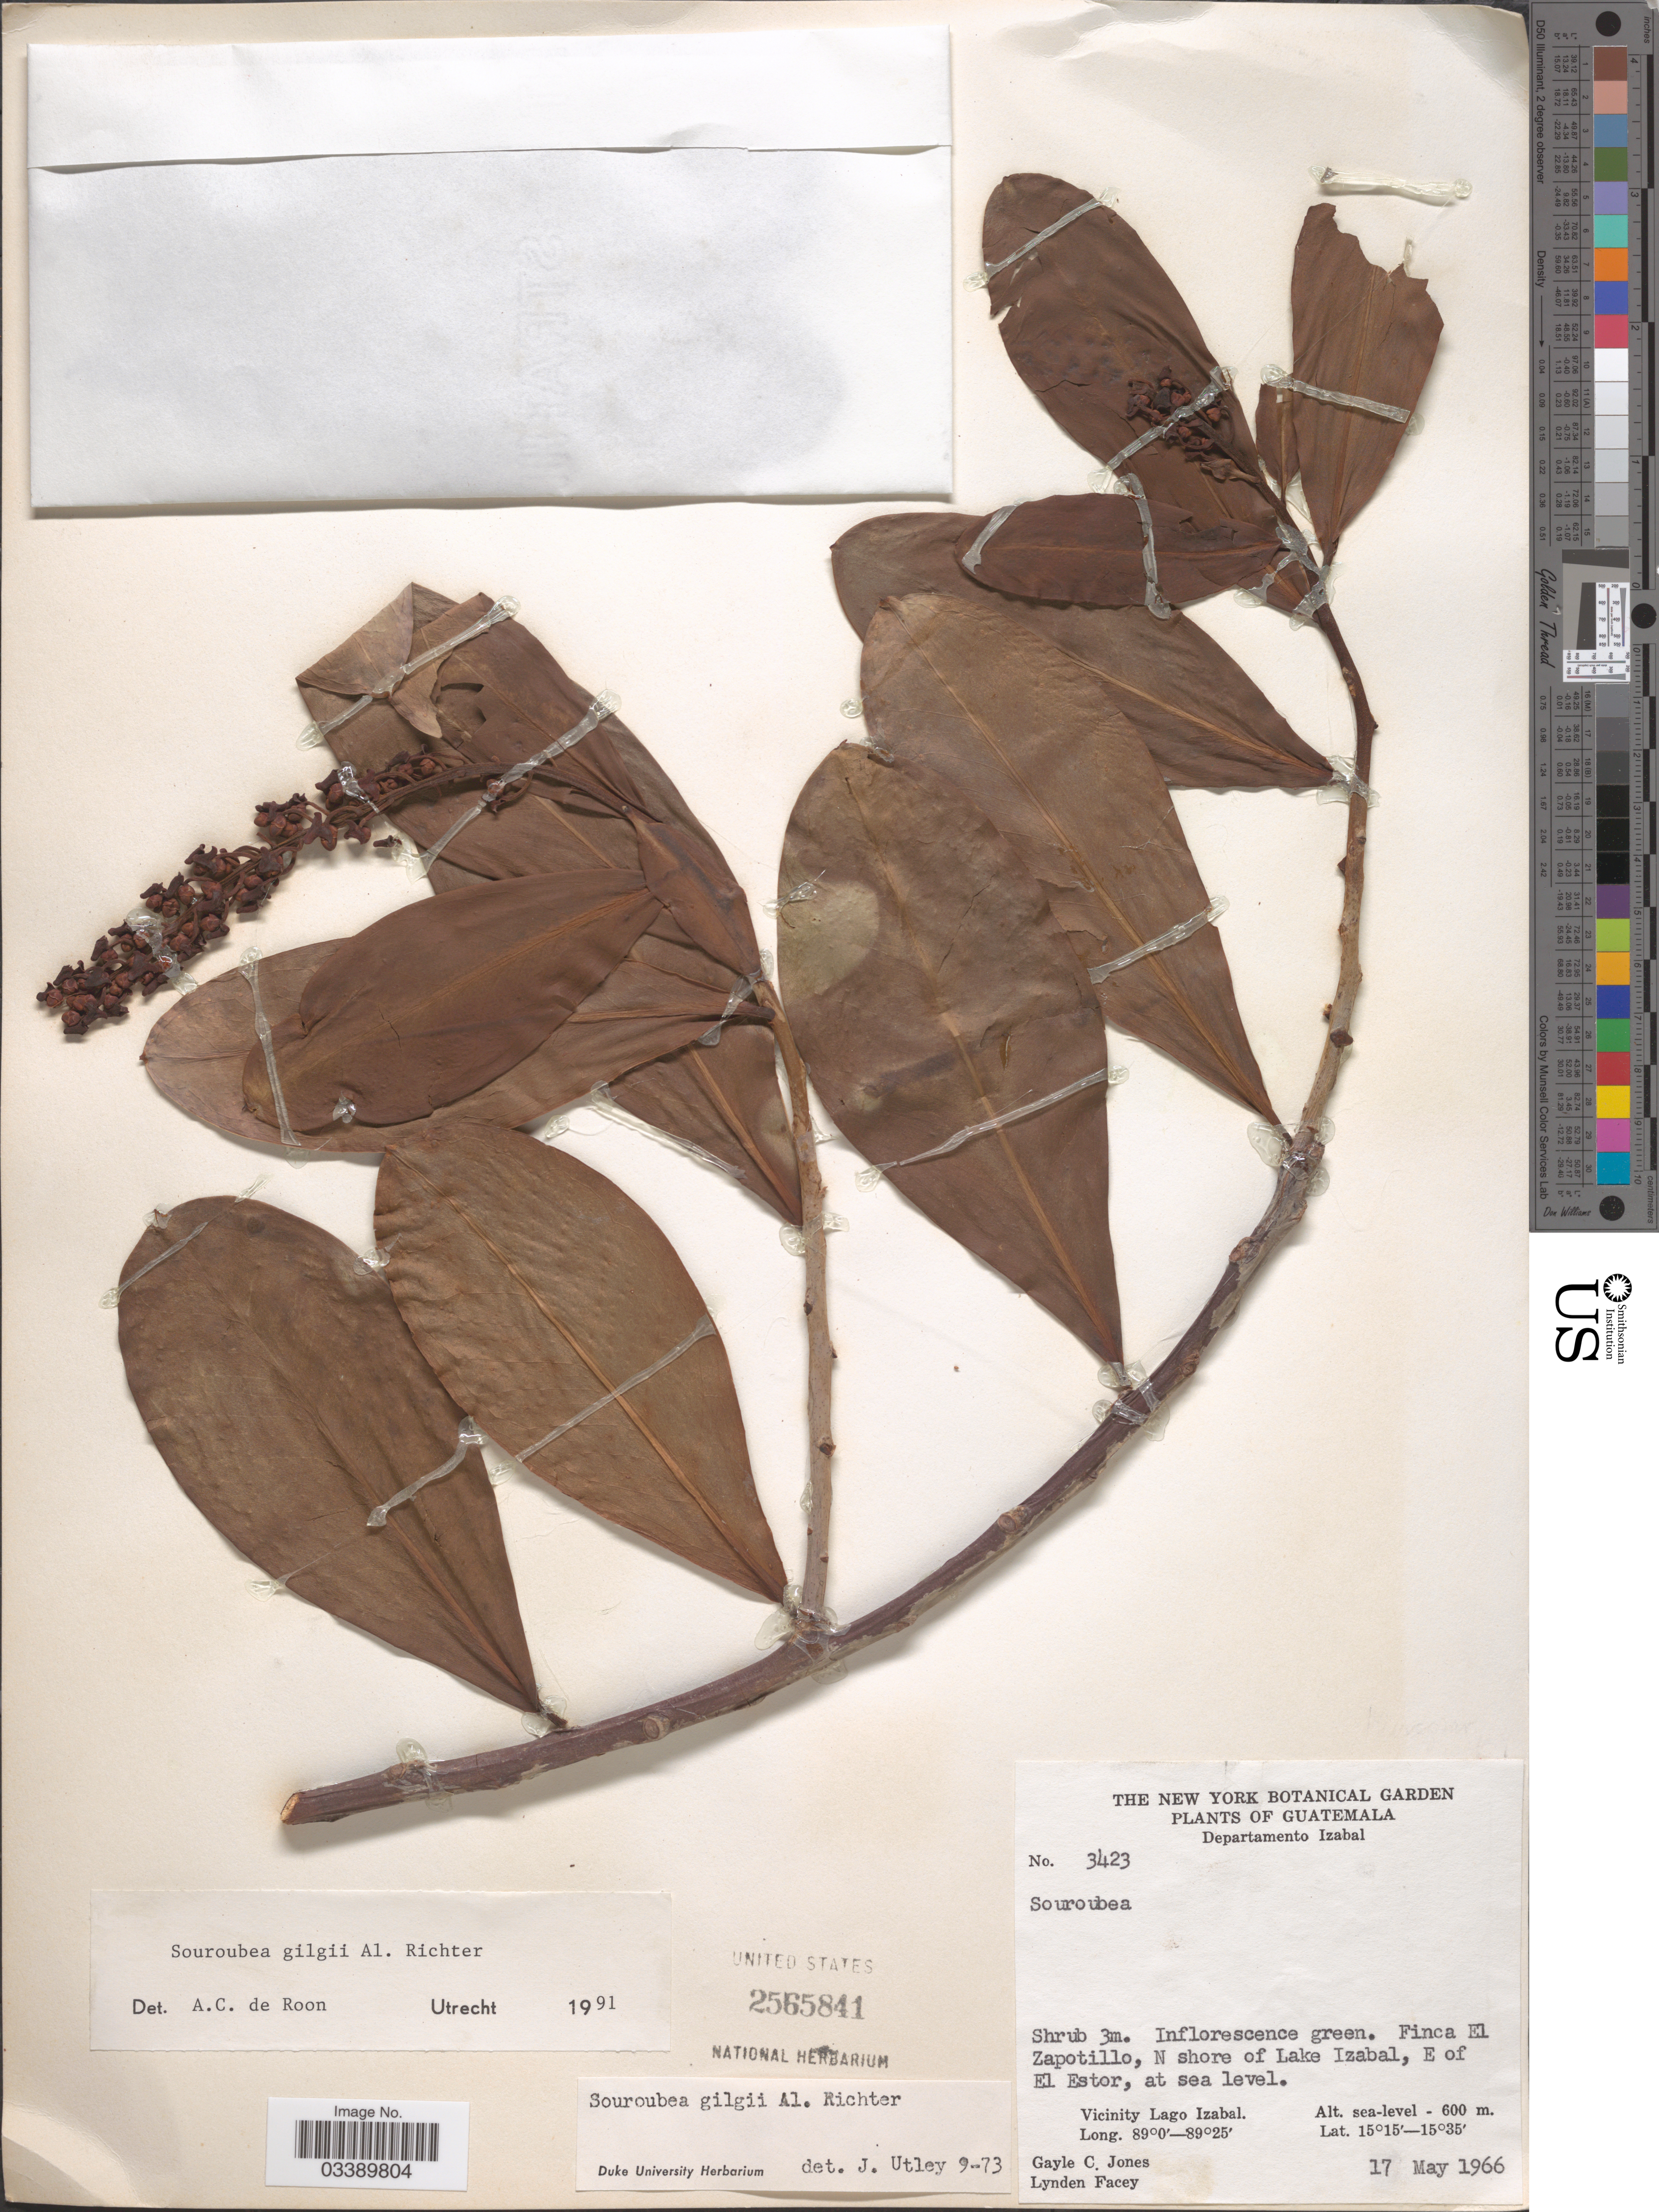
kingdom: Plantae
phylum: Tracheophyta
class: Magnoliopsida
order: Ericales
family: Marcgraviaceae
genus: Souroubea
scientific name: Souroubea gilgii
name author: V.A. Richt.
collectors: G. C. Jones & L. Facey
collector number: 3423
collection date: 1966-05-17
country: Guatemala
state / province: Izabal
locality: Departamento Izabal. Finca El Zapotillo, N shore of Lake Izabal, E of El Estor. Vicinity Lago Izabal.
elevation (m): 0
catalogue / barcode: US 2565841